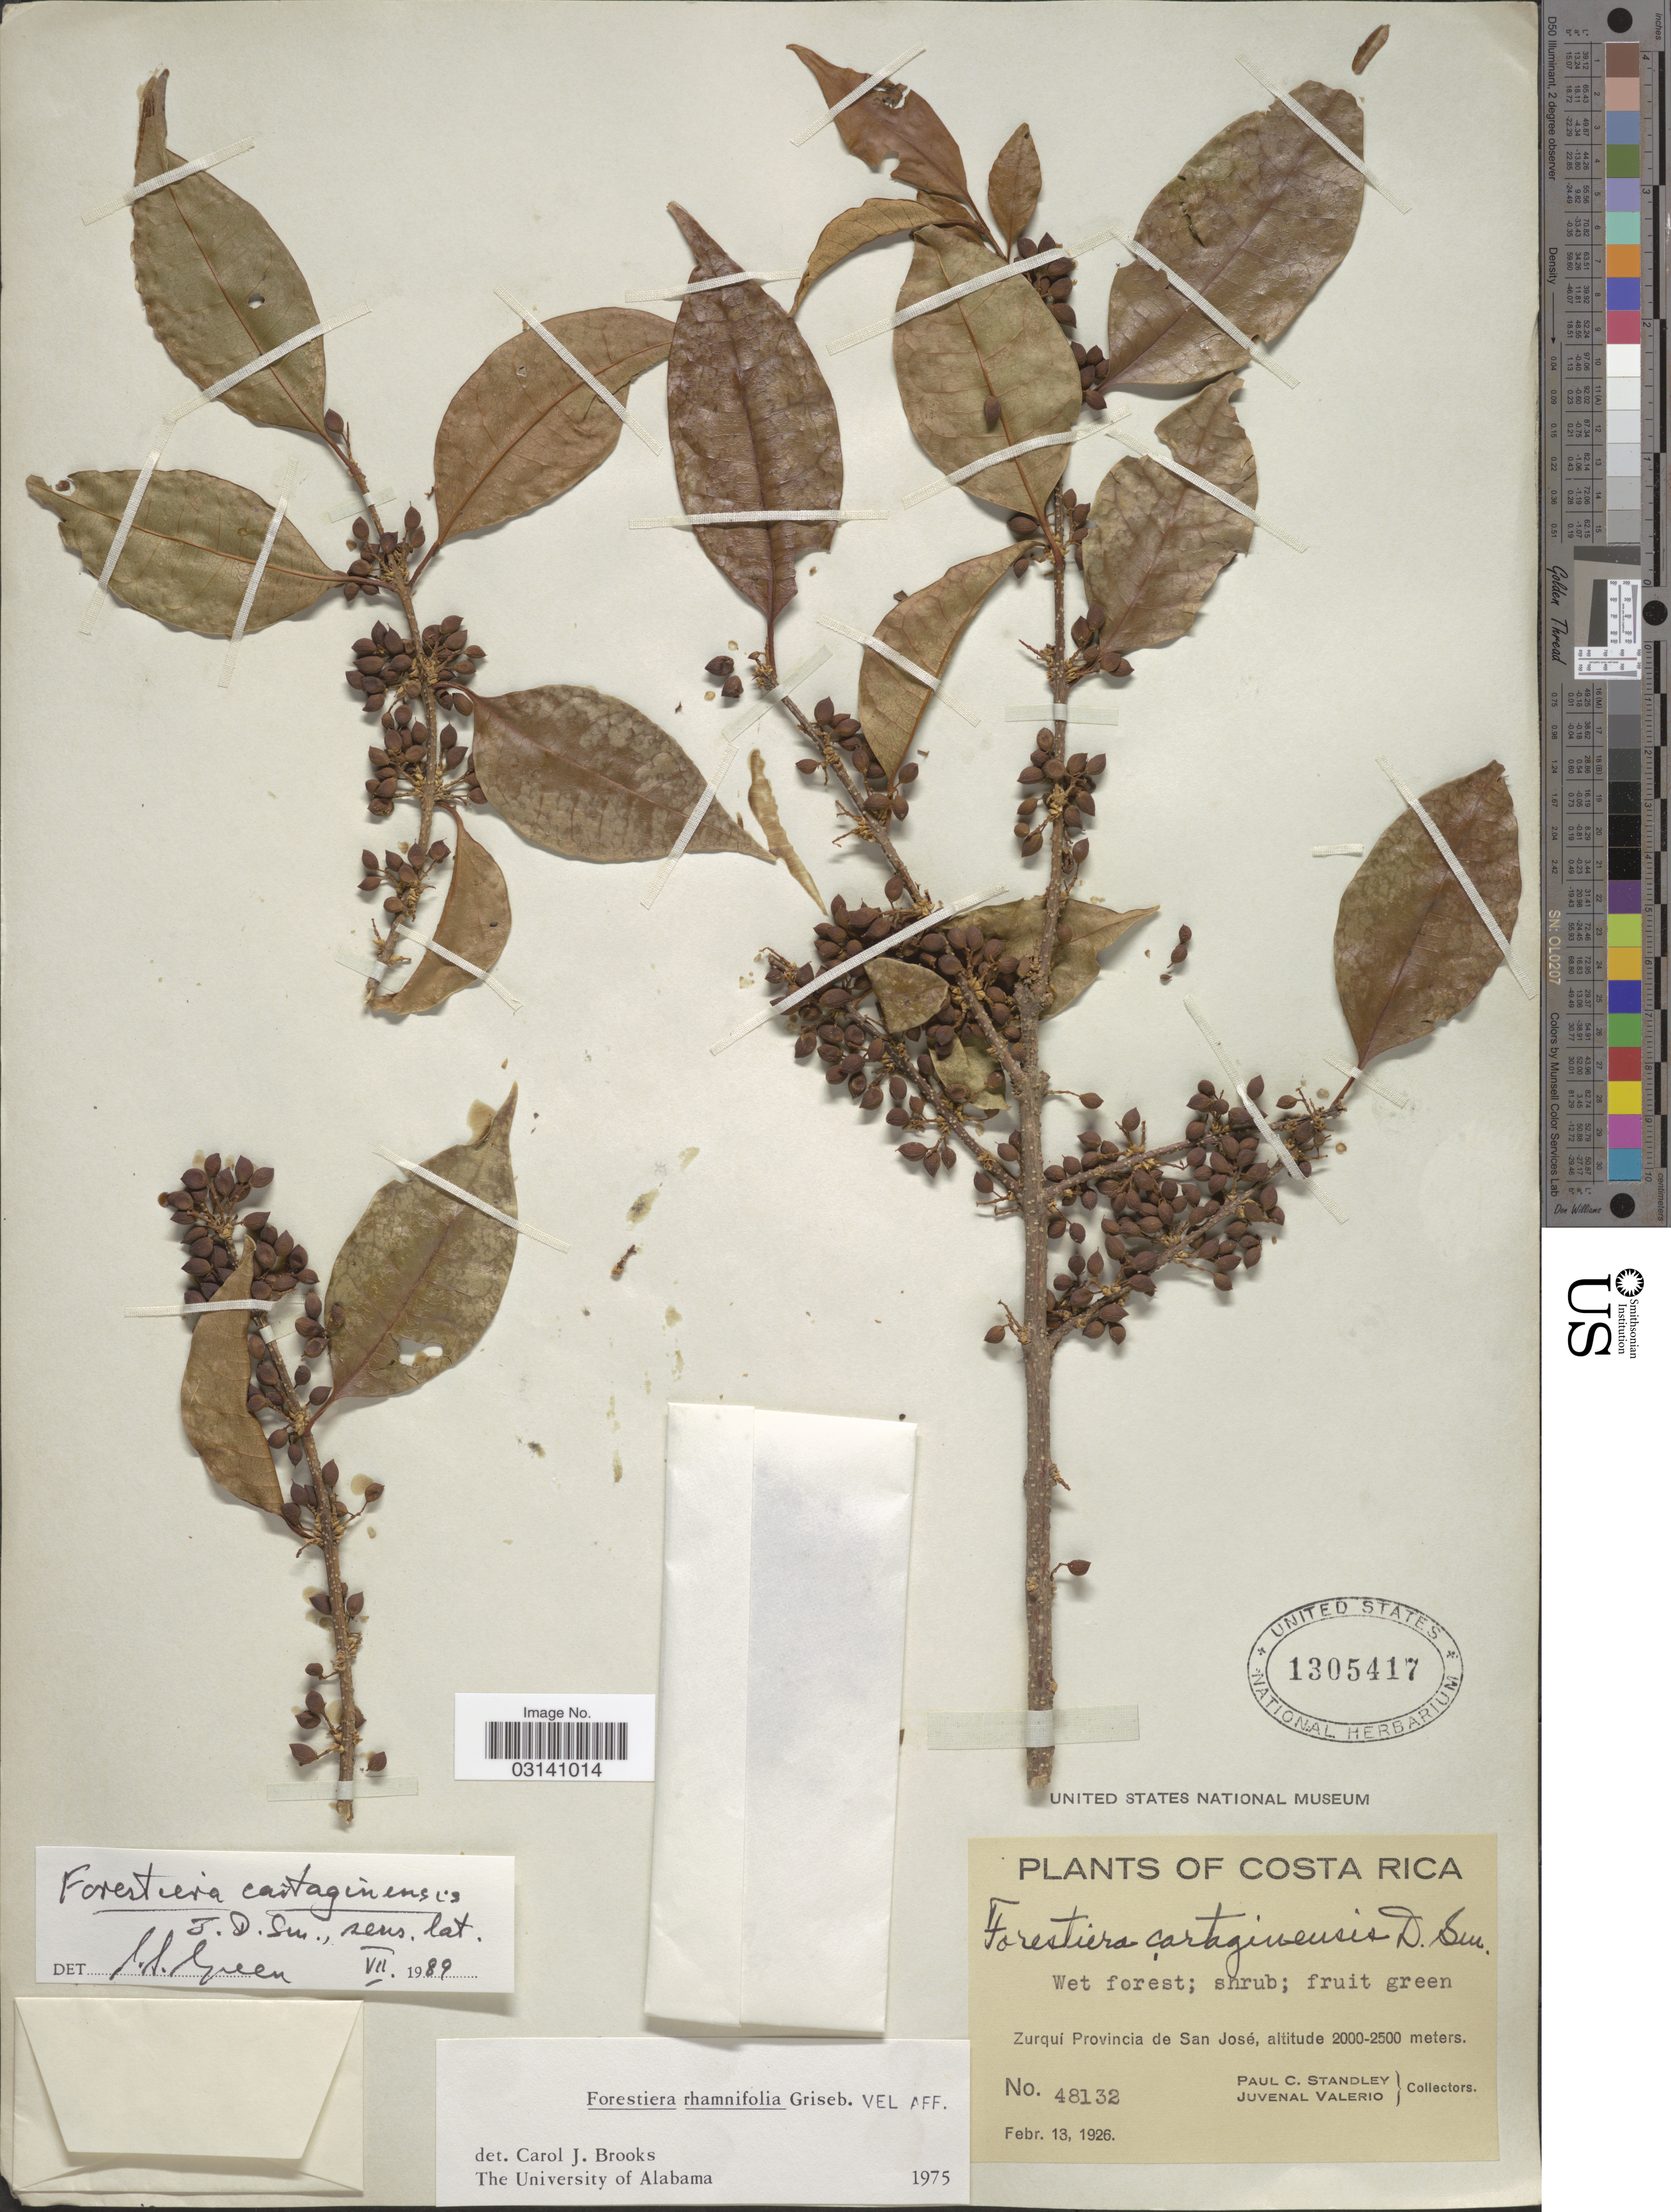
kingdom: Plantae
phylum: Tracheophyta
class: Magnoliopsida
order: Lamiales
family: Oleaceae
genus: Forestiera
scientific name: Forestiera cartaginensis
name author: Donn. Sm.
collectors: P. C. Standley & J. Valerio R.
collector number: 48132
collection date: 1926-02-13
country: Costa Rica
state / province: San José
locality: Zurquí Provincia de San José.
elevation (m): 2000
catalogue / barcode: US 1305417